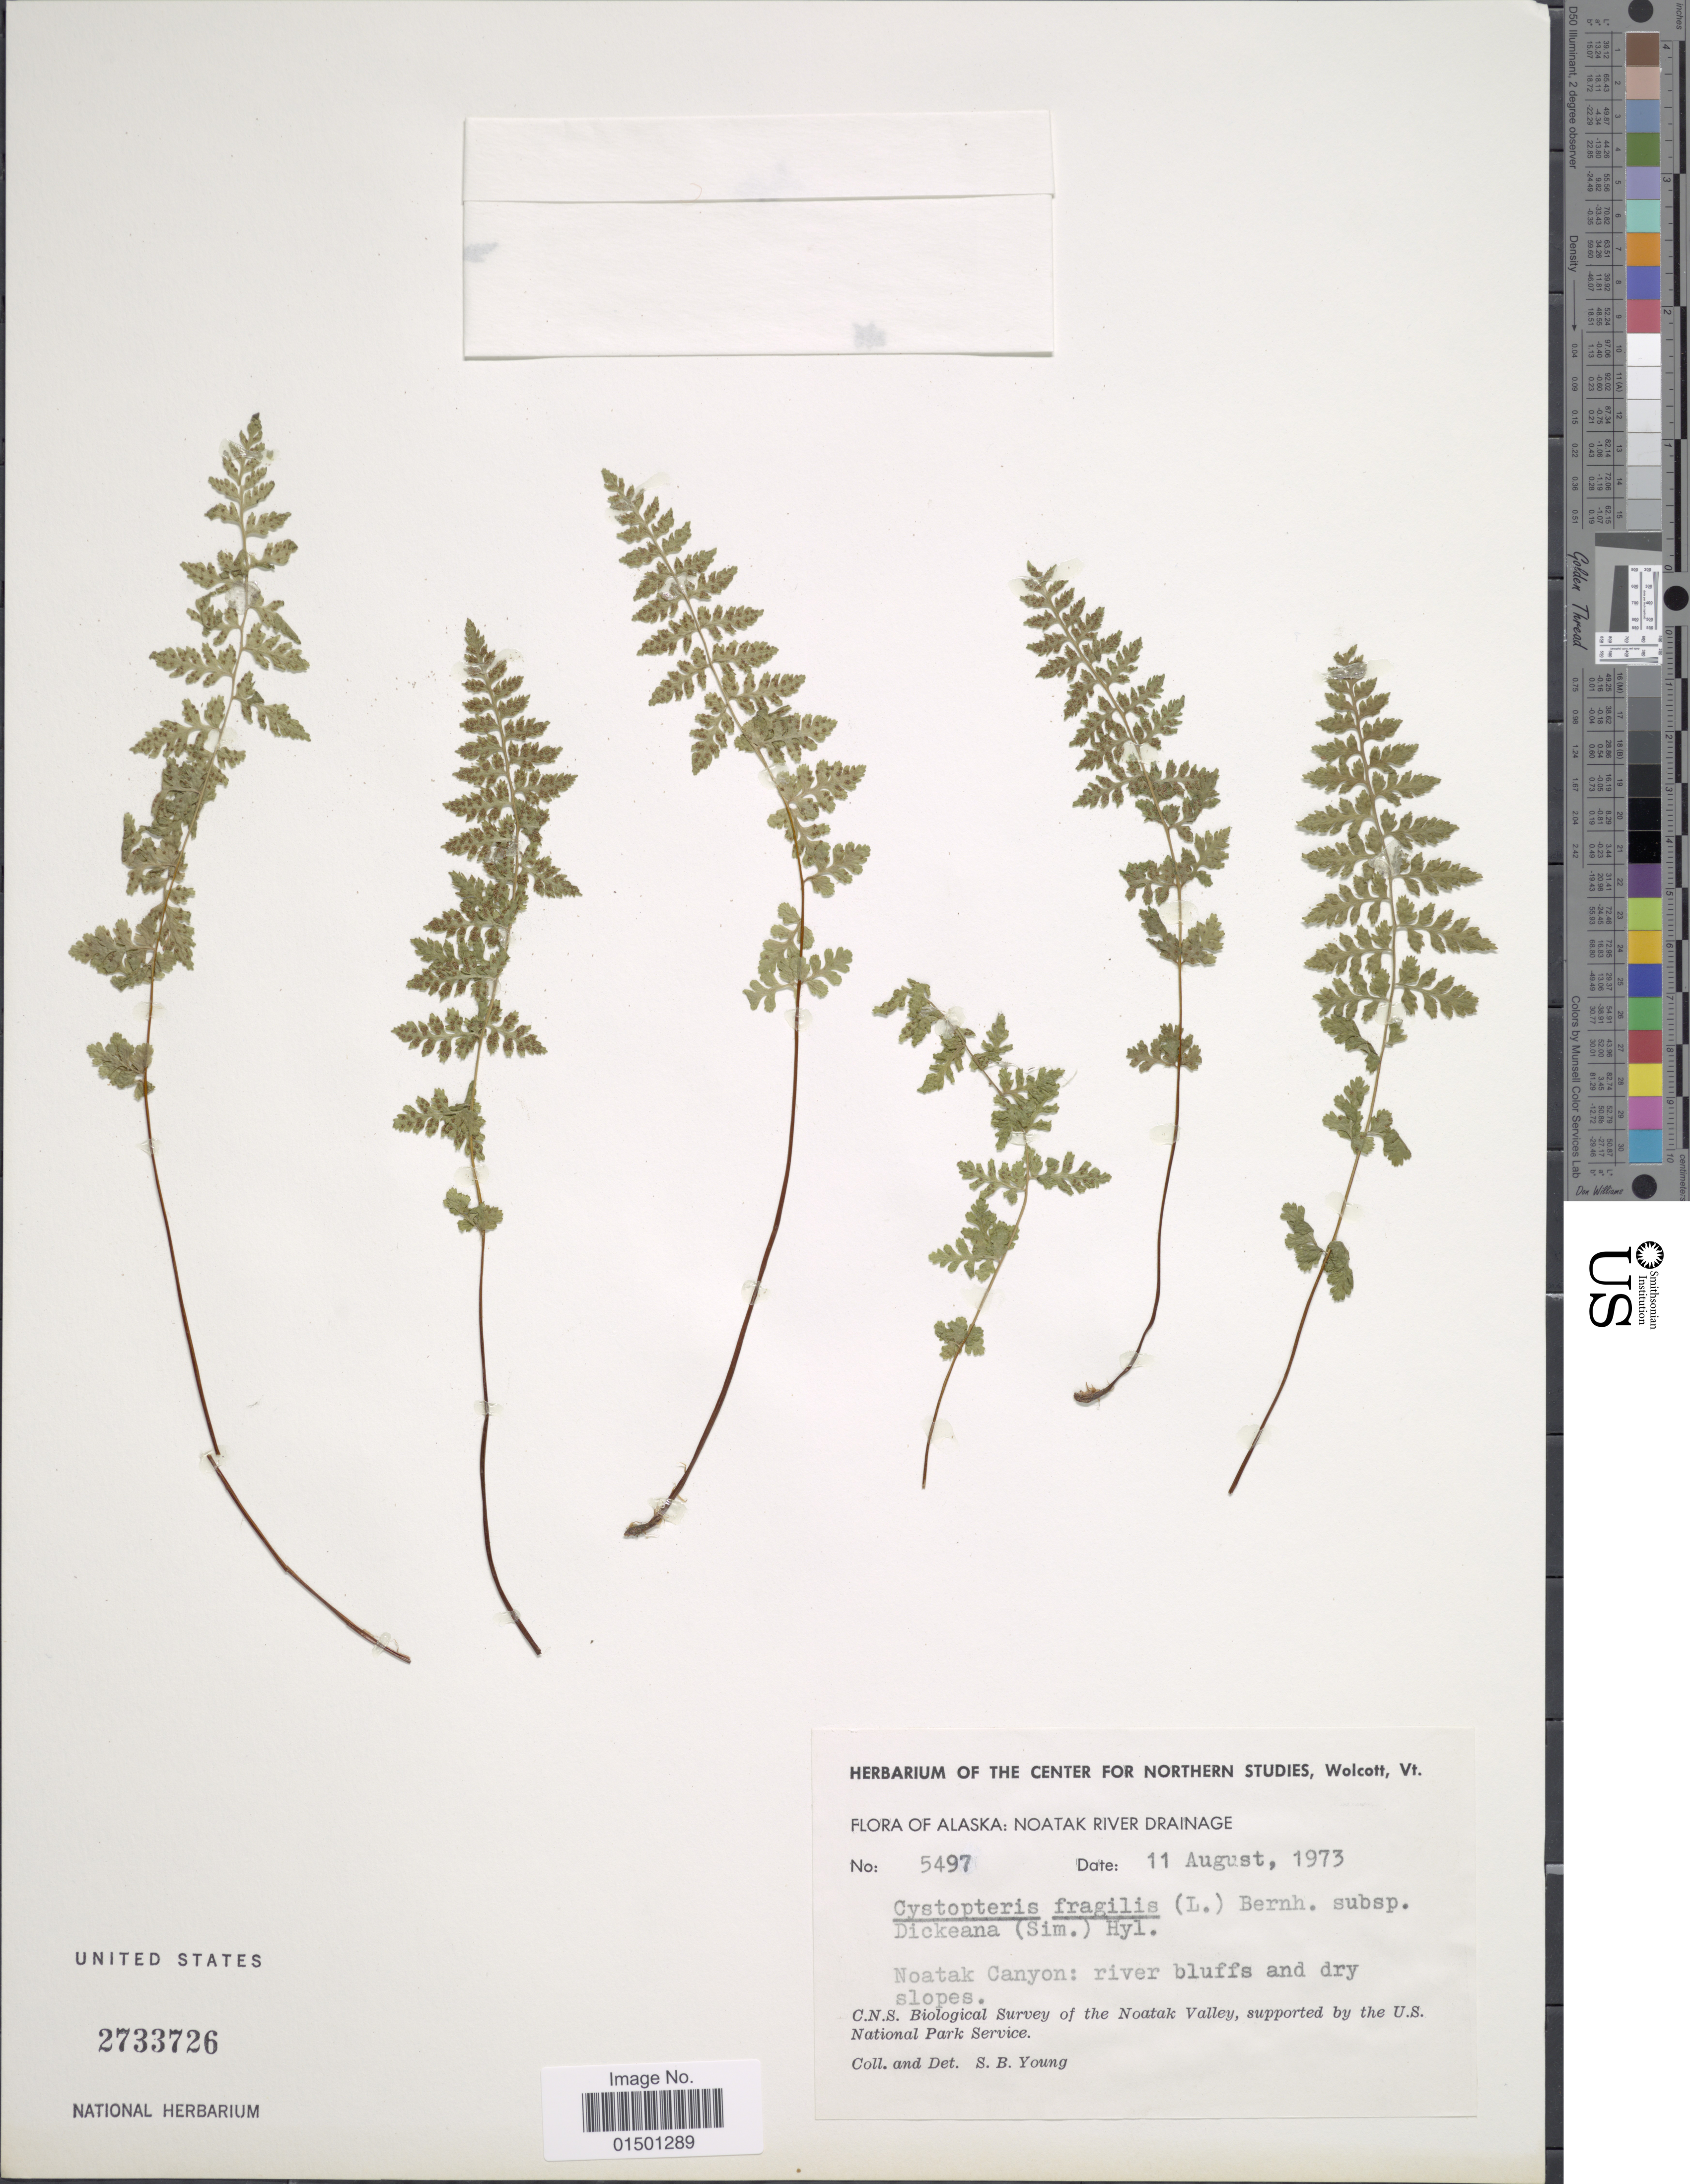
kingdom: Plantae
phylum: Tracheophyta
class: Polypodiopsida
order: Polypodiales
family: Cystopteridaceae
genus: Cystopteris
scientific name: Cystopteris fragilis var. dickieana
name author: B. Boivin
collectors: S. Young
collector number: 5497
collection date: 1973-08-11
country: United States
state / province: Alaska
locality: Noatak River Drainage, Noatak Canyon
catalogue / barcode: US 2733726